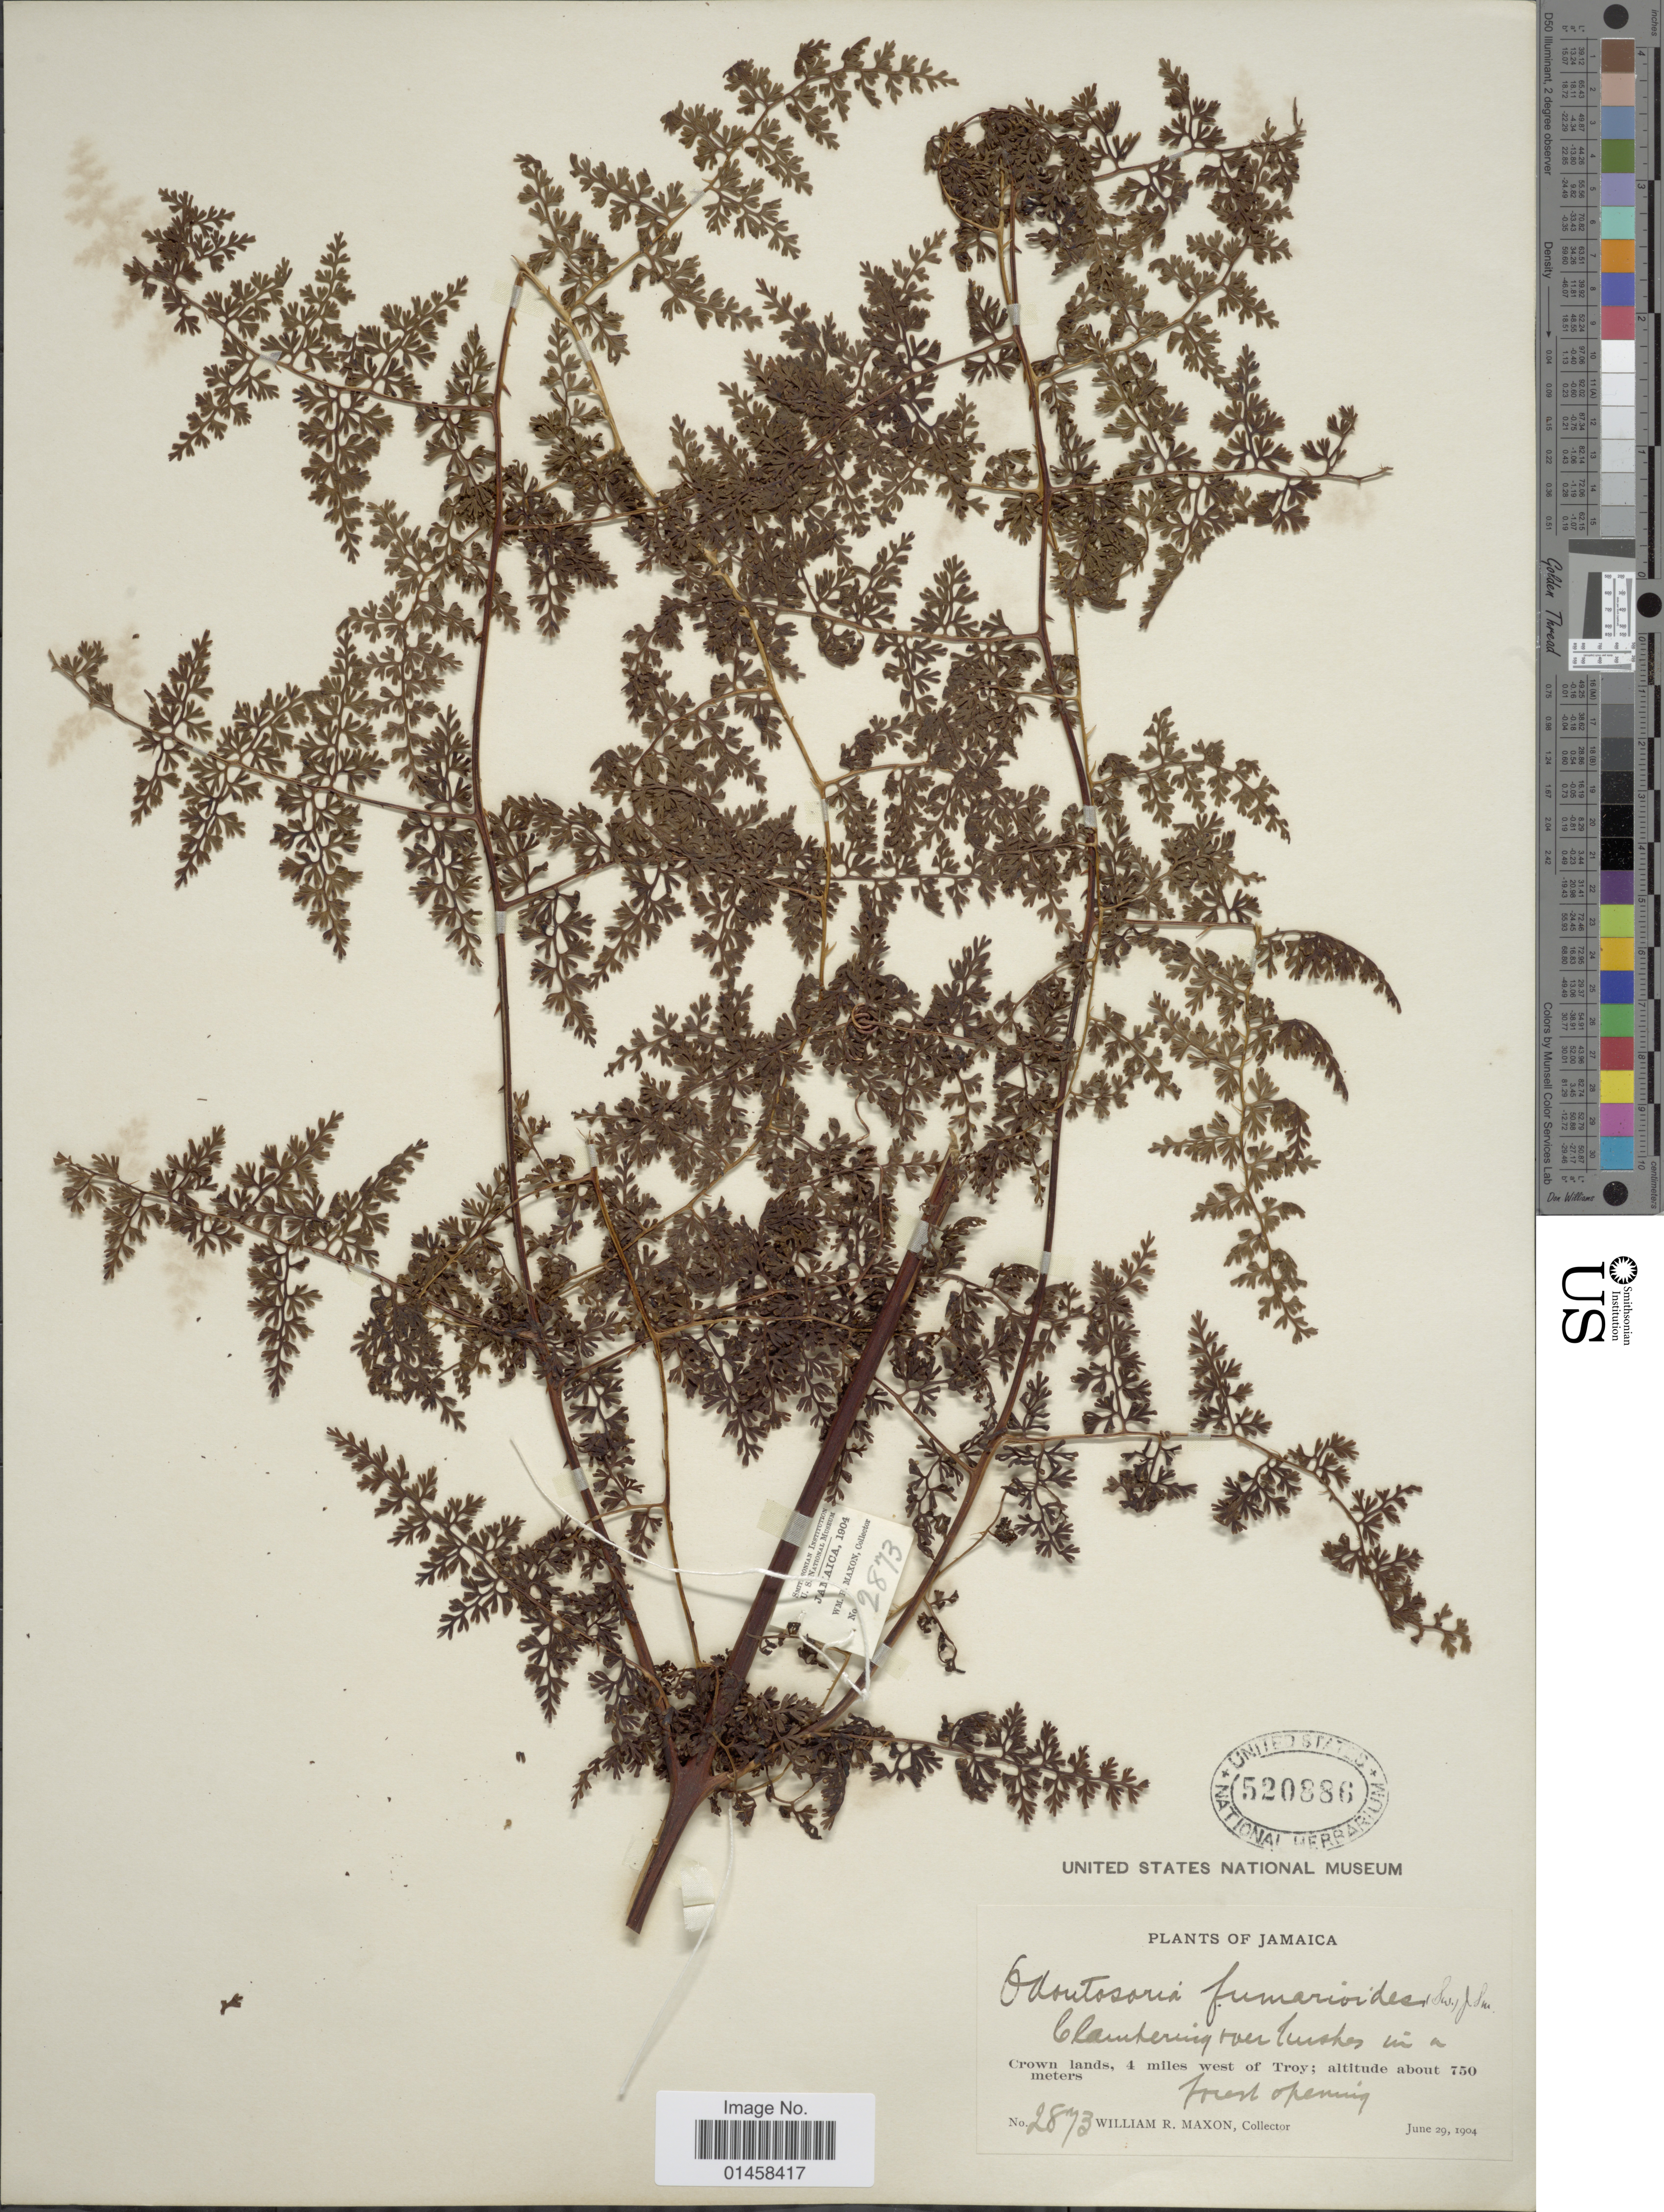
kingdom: Plantae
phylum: Tracheophyta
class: Polypodiopsida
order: Polypodiales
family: Lindsaeaceae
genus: Odontosoria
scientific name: Odontosoria fumarioides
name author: (Sw.) J. Sm.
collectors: W. R. Maxon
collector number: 2873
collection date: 1904-07-29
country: Jamaica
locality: Blauhering toer Turksin a Crown lands, miles west of Troy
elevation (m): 750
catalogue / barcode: US 520886